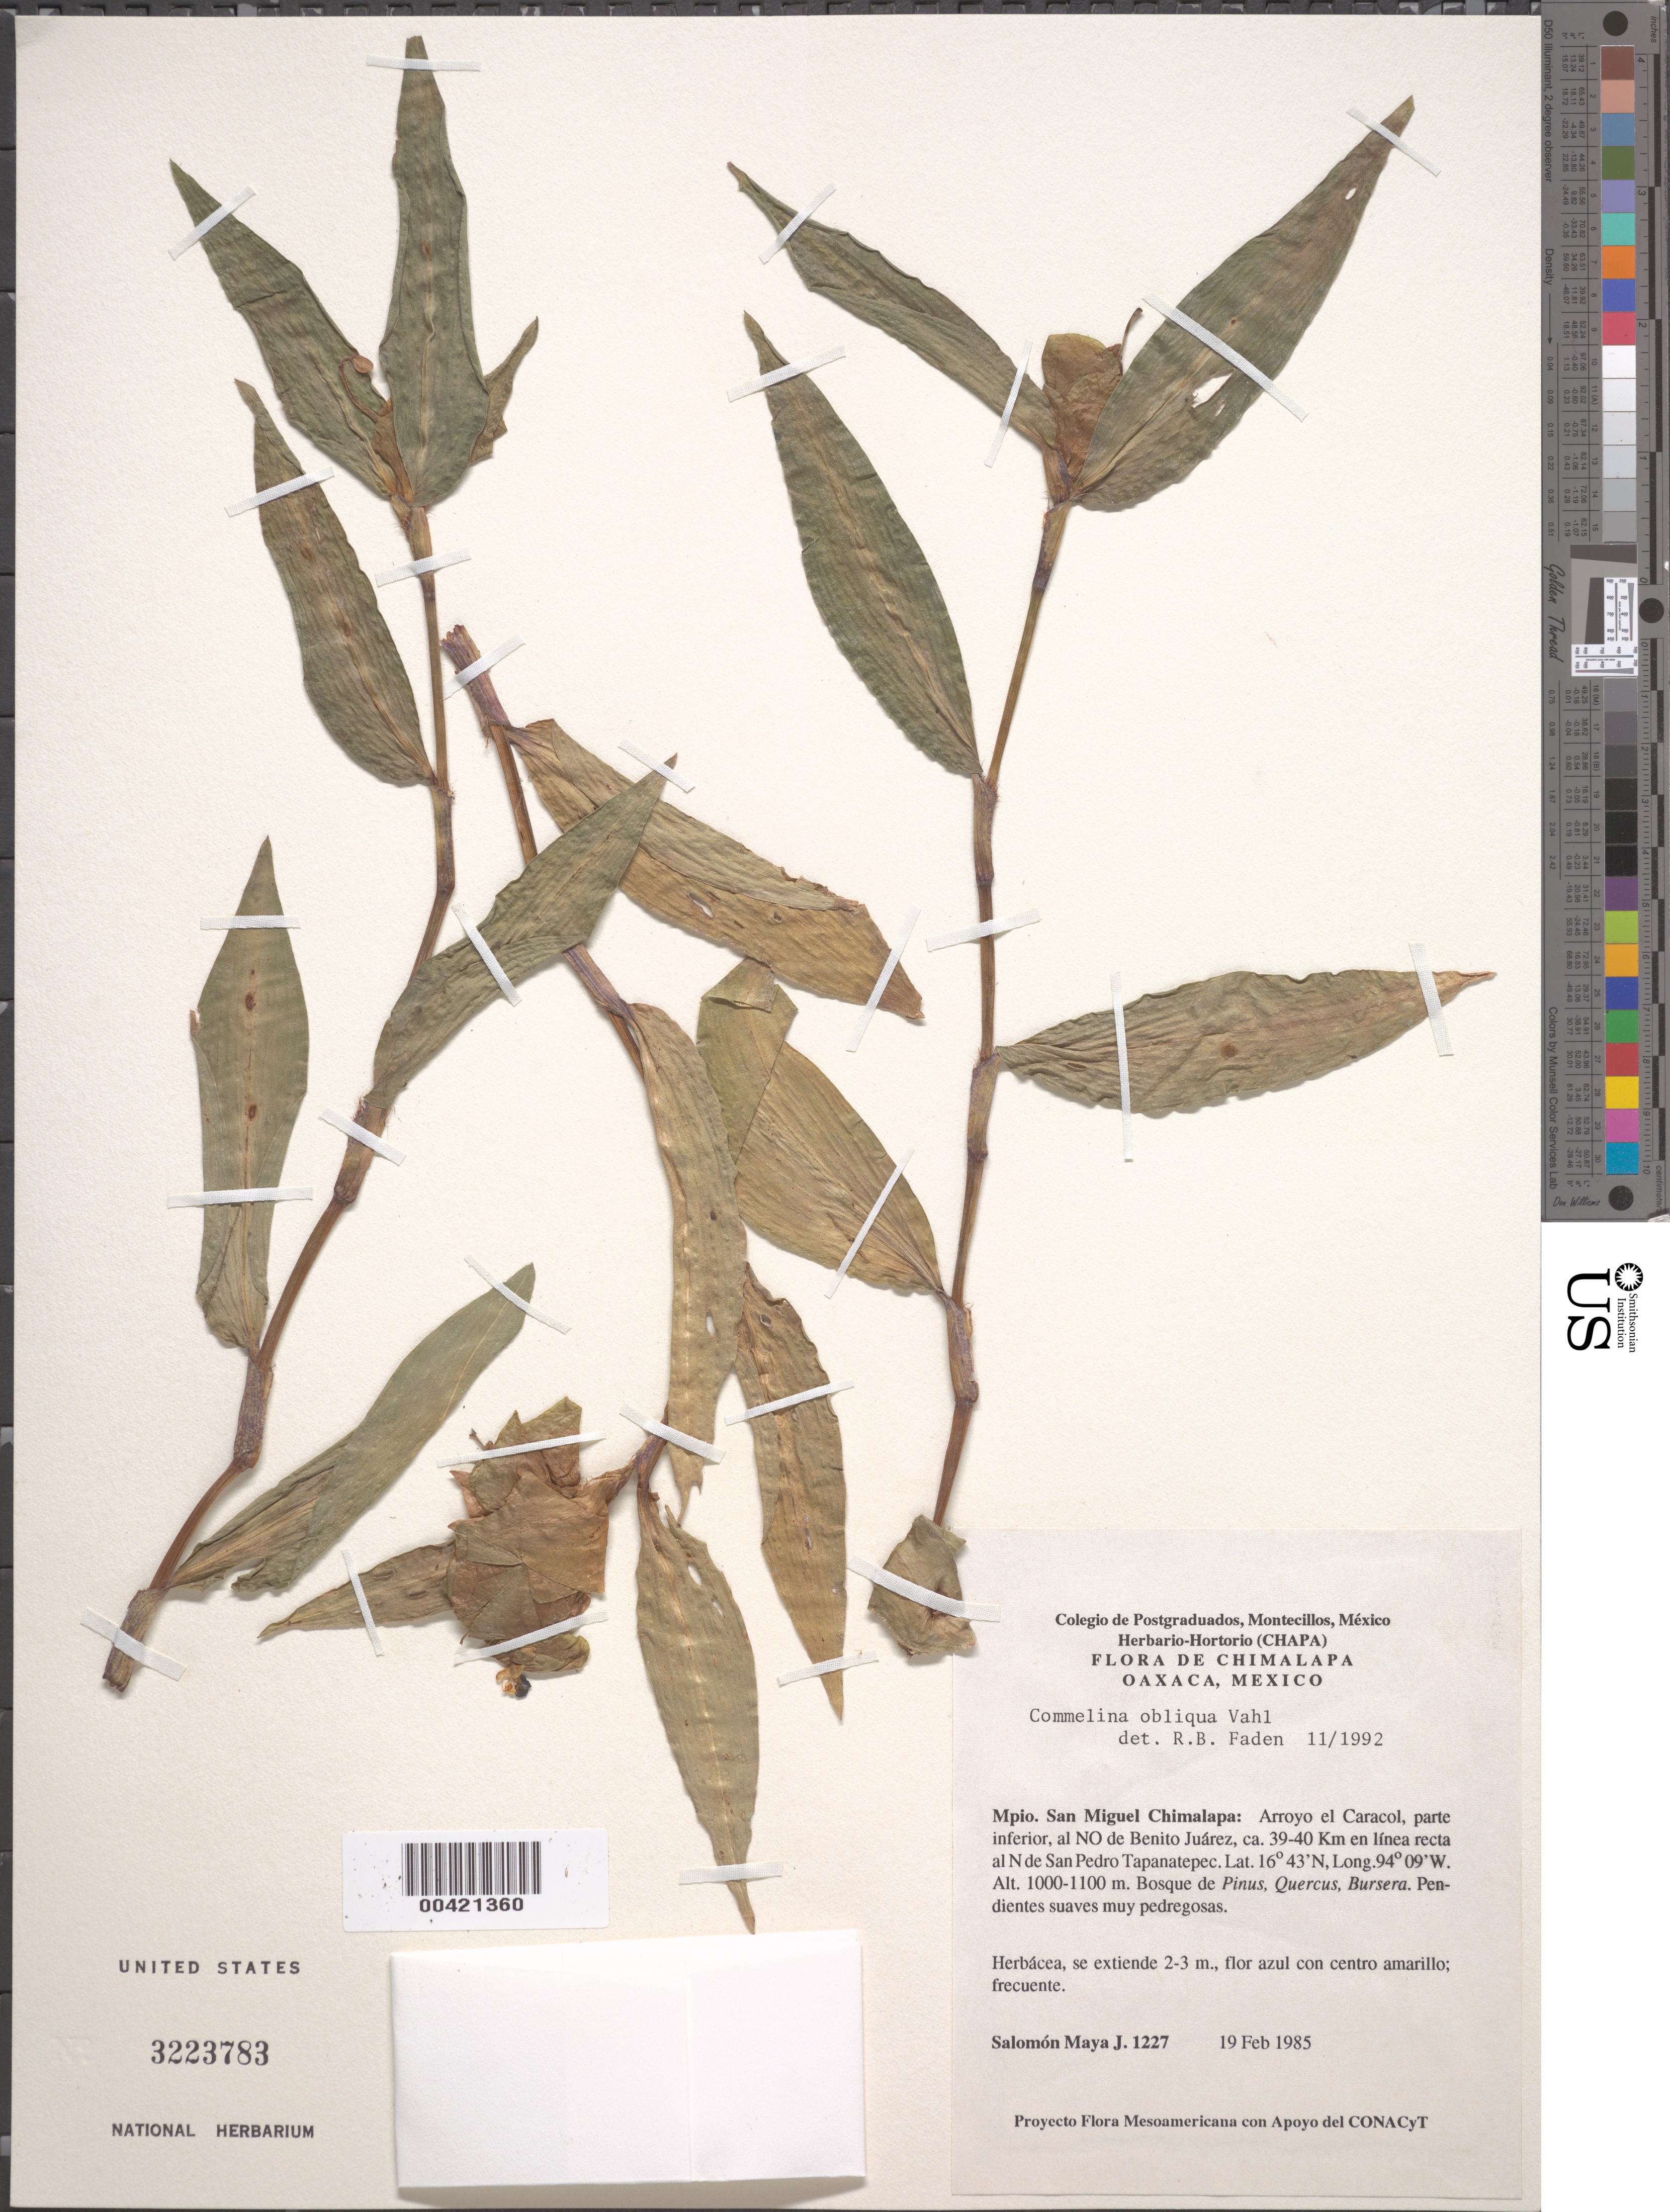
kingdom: Plantae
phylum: Tracheophyta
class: Liliopsida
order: Commelinales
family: Commelinaceae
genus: Commelina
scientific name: Commelina obliqua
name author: Vahl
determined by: Faden, Robert B., (US), Smithsonian Institution - National Museum of Natural History (UNITED STATES)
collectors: S. Maya J.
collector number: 1227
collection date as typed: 19 Feb 1985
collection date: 1985-02-19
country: Mexico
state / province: Oaxaca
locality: San miguel chimalapa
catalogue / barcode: US 3223783